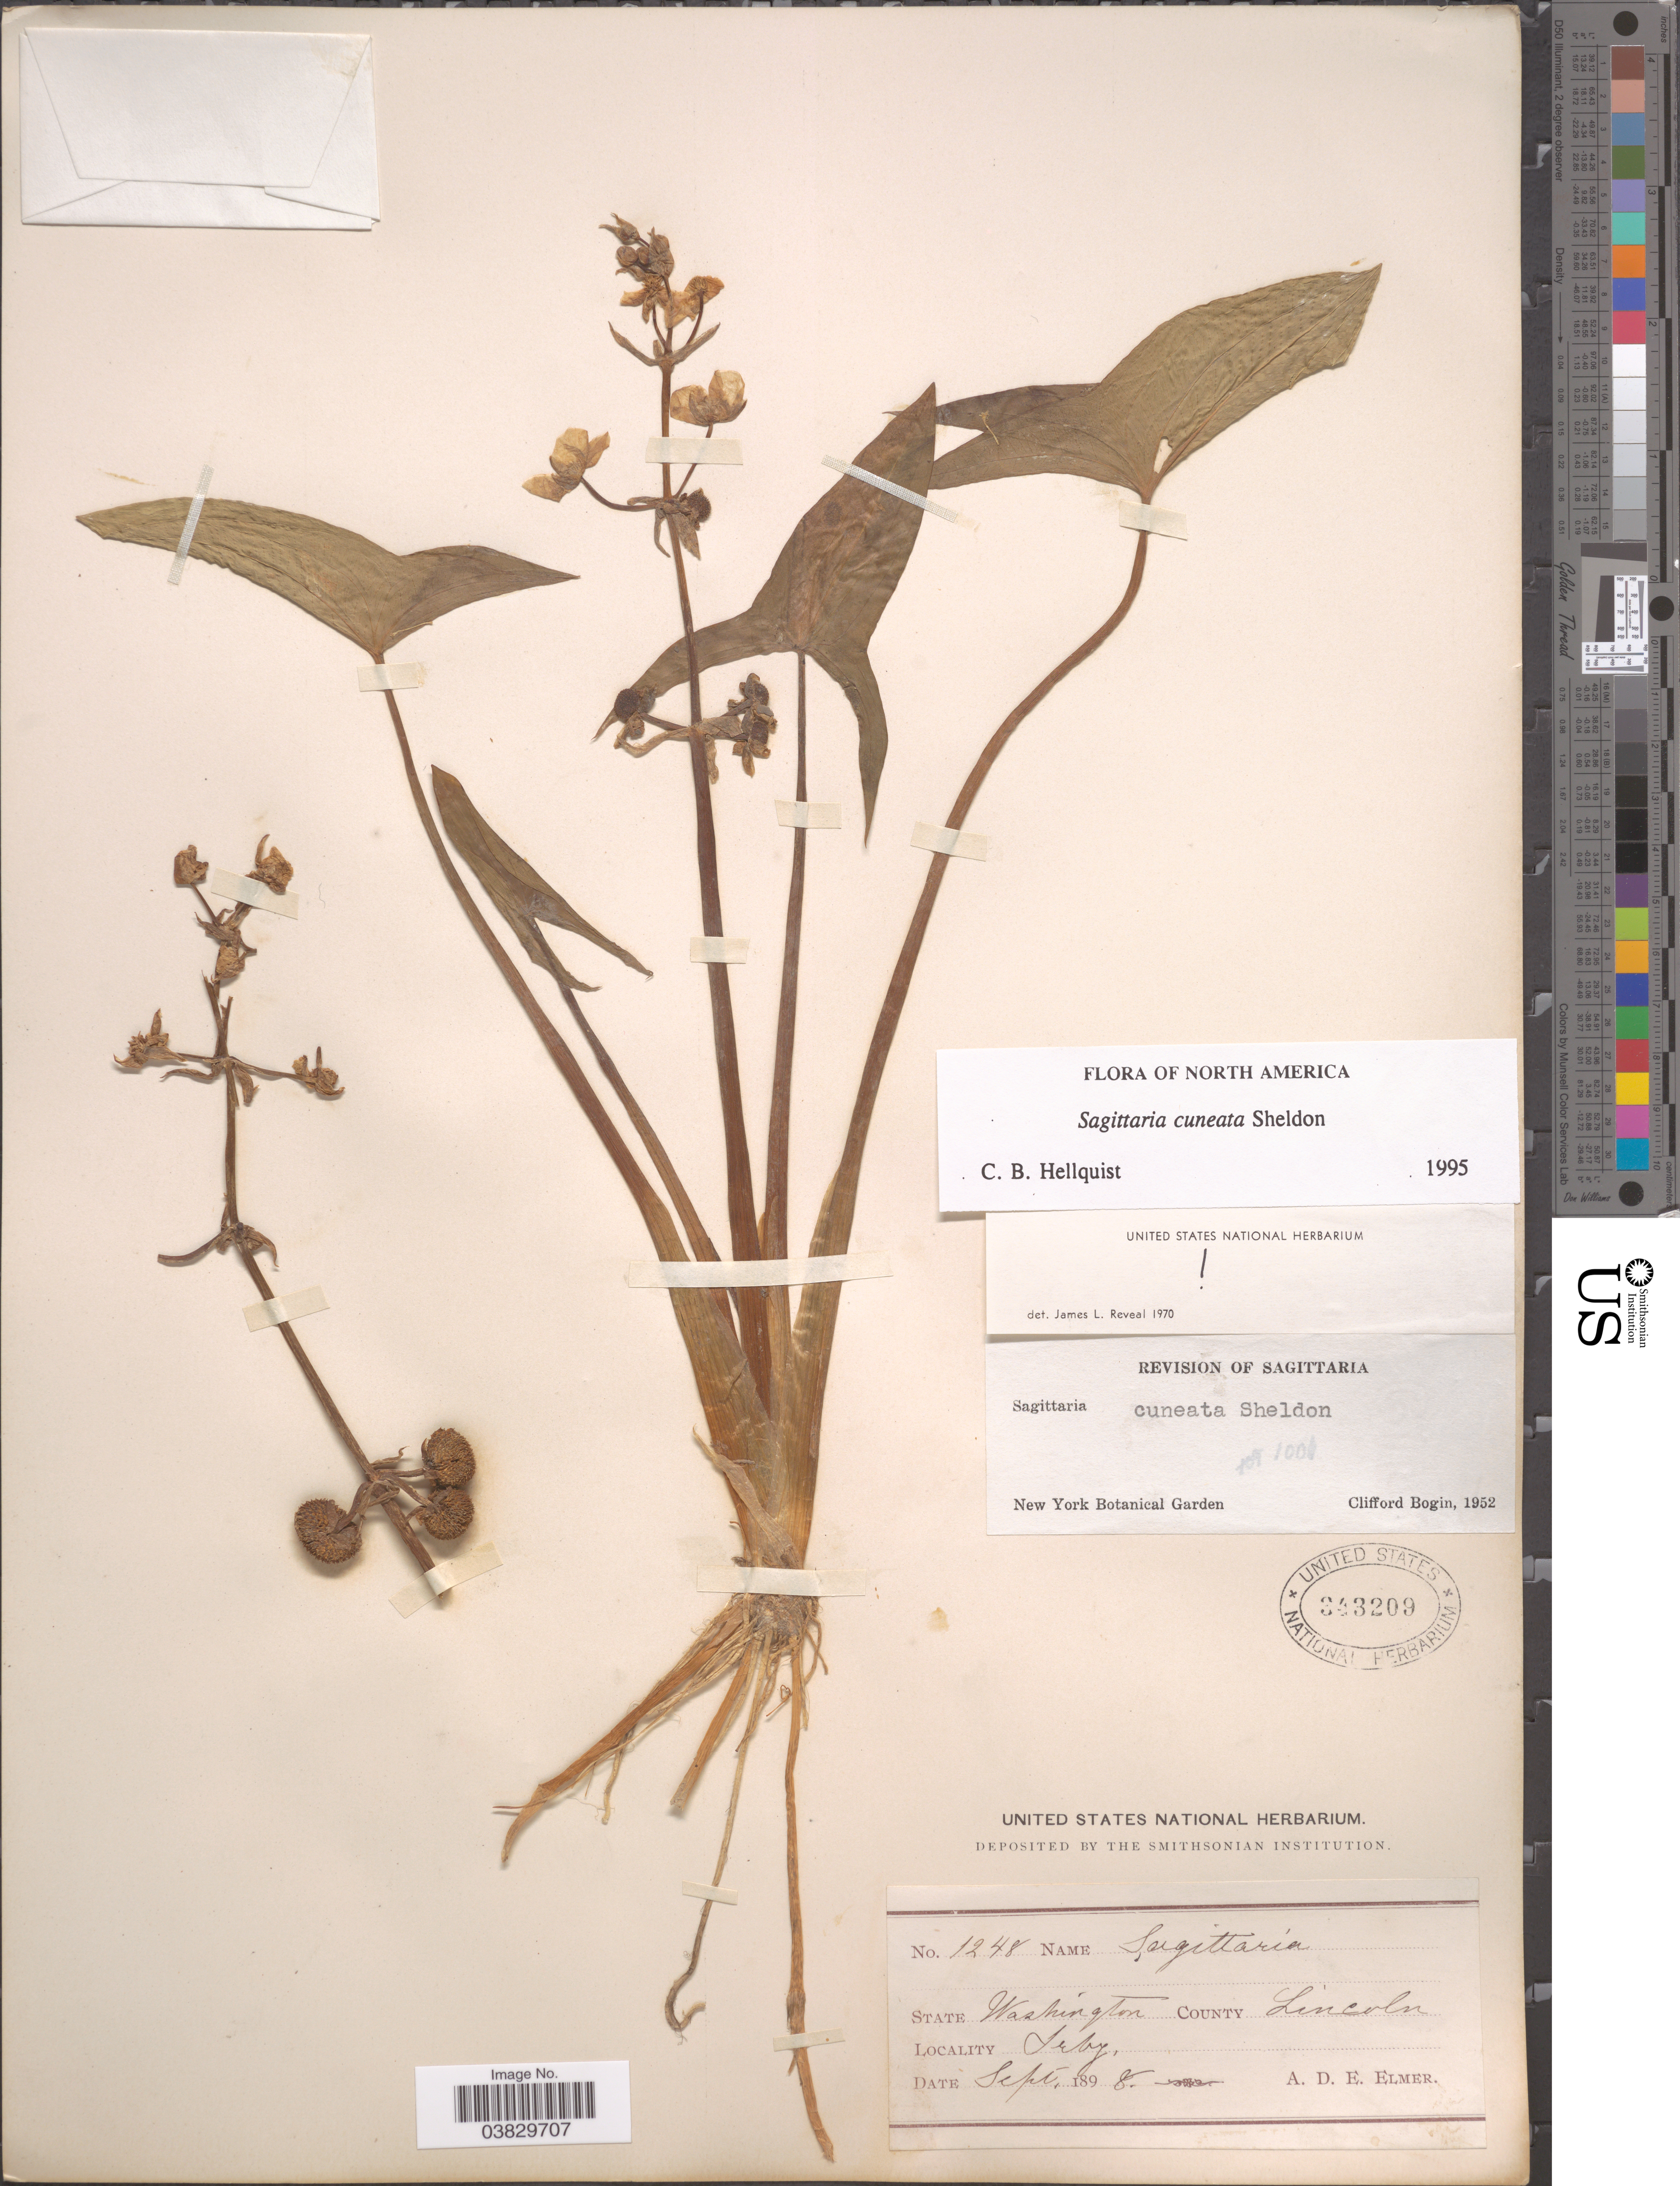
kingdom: Plantae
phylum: Tracheophyta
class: Liliopsida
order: Alismatales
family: Alismataceae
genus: Sagittaria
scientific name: Sagittaria cuneata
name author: E. Sheld.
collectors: A. D. E. Elmer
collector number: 1248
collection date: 1898-09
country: United States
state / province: Washington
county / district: Lincoln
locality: County Lincoln. Irby.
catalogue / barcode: US 343209